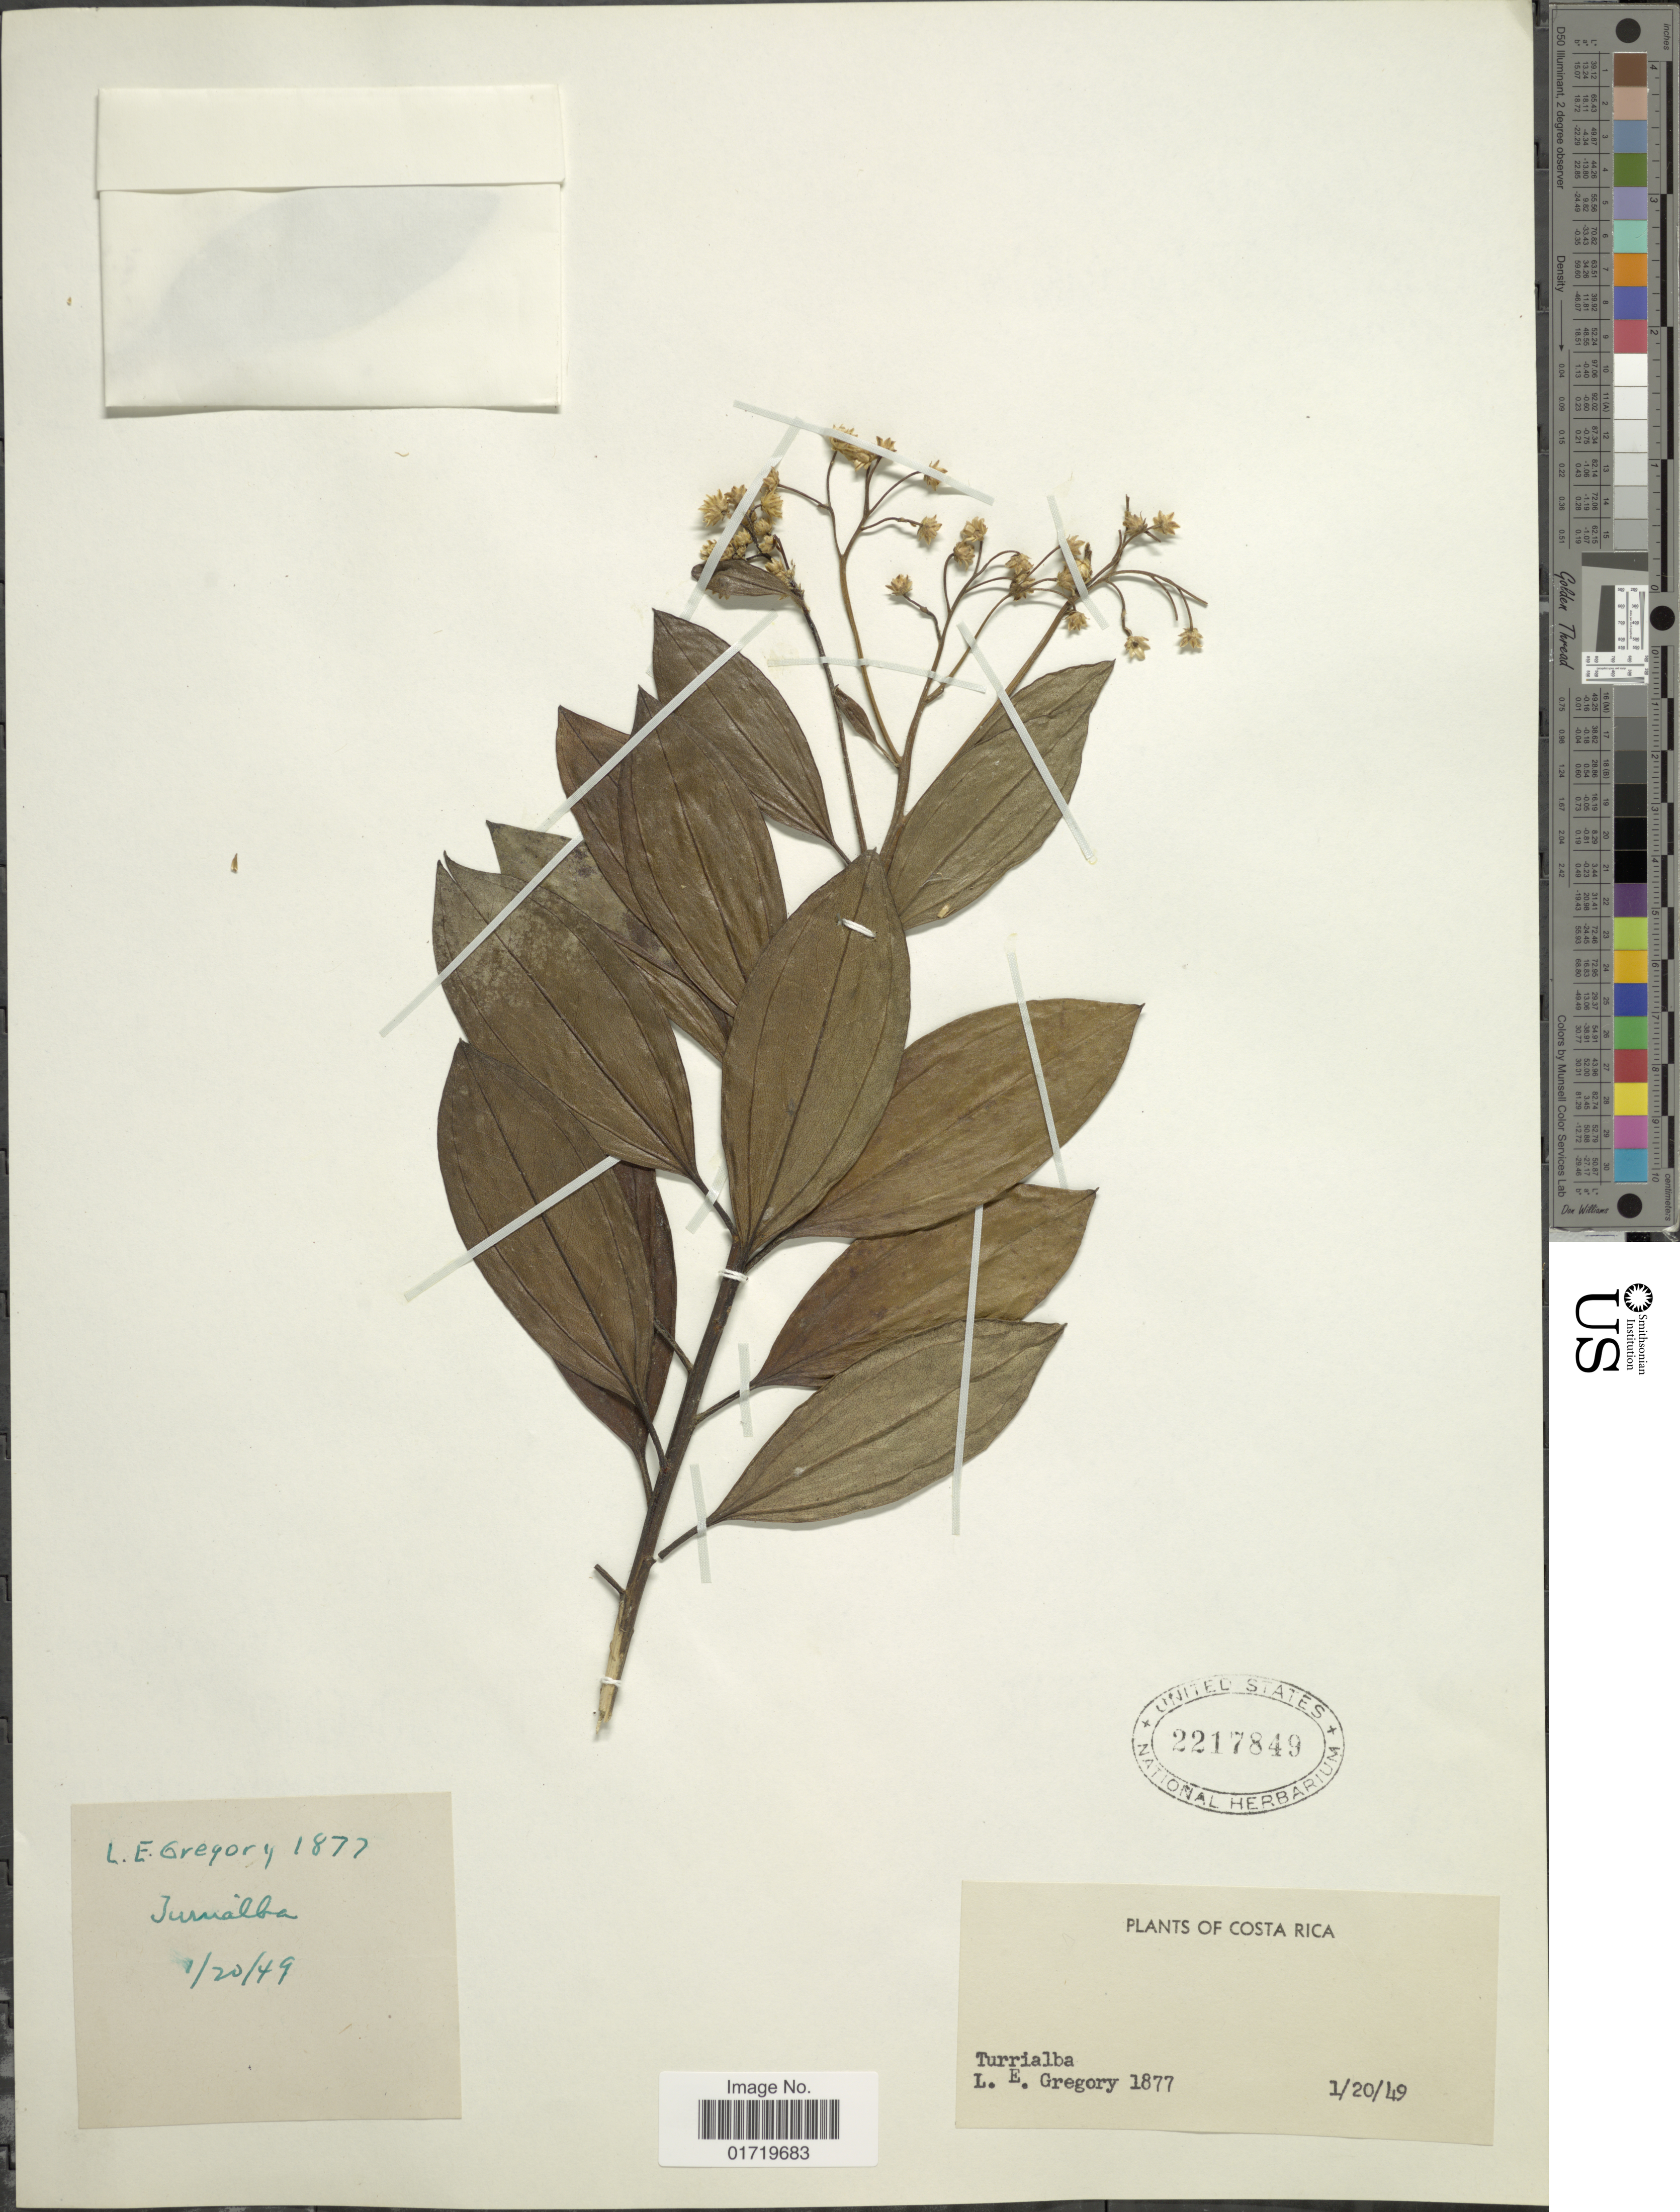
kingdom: Plantae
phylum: Tracheophyta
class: Magnoliopsida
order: Asterales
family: Asteraceae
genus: Baccharis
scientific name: Baccharis pedunculata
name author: (Mill.) Cabrera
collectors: L. E. Gregory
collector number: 1877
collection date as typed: Transcribed d/m/y: 20/1/49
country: Costa Rica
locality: Turrialba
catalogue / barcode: US 2217849